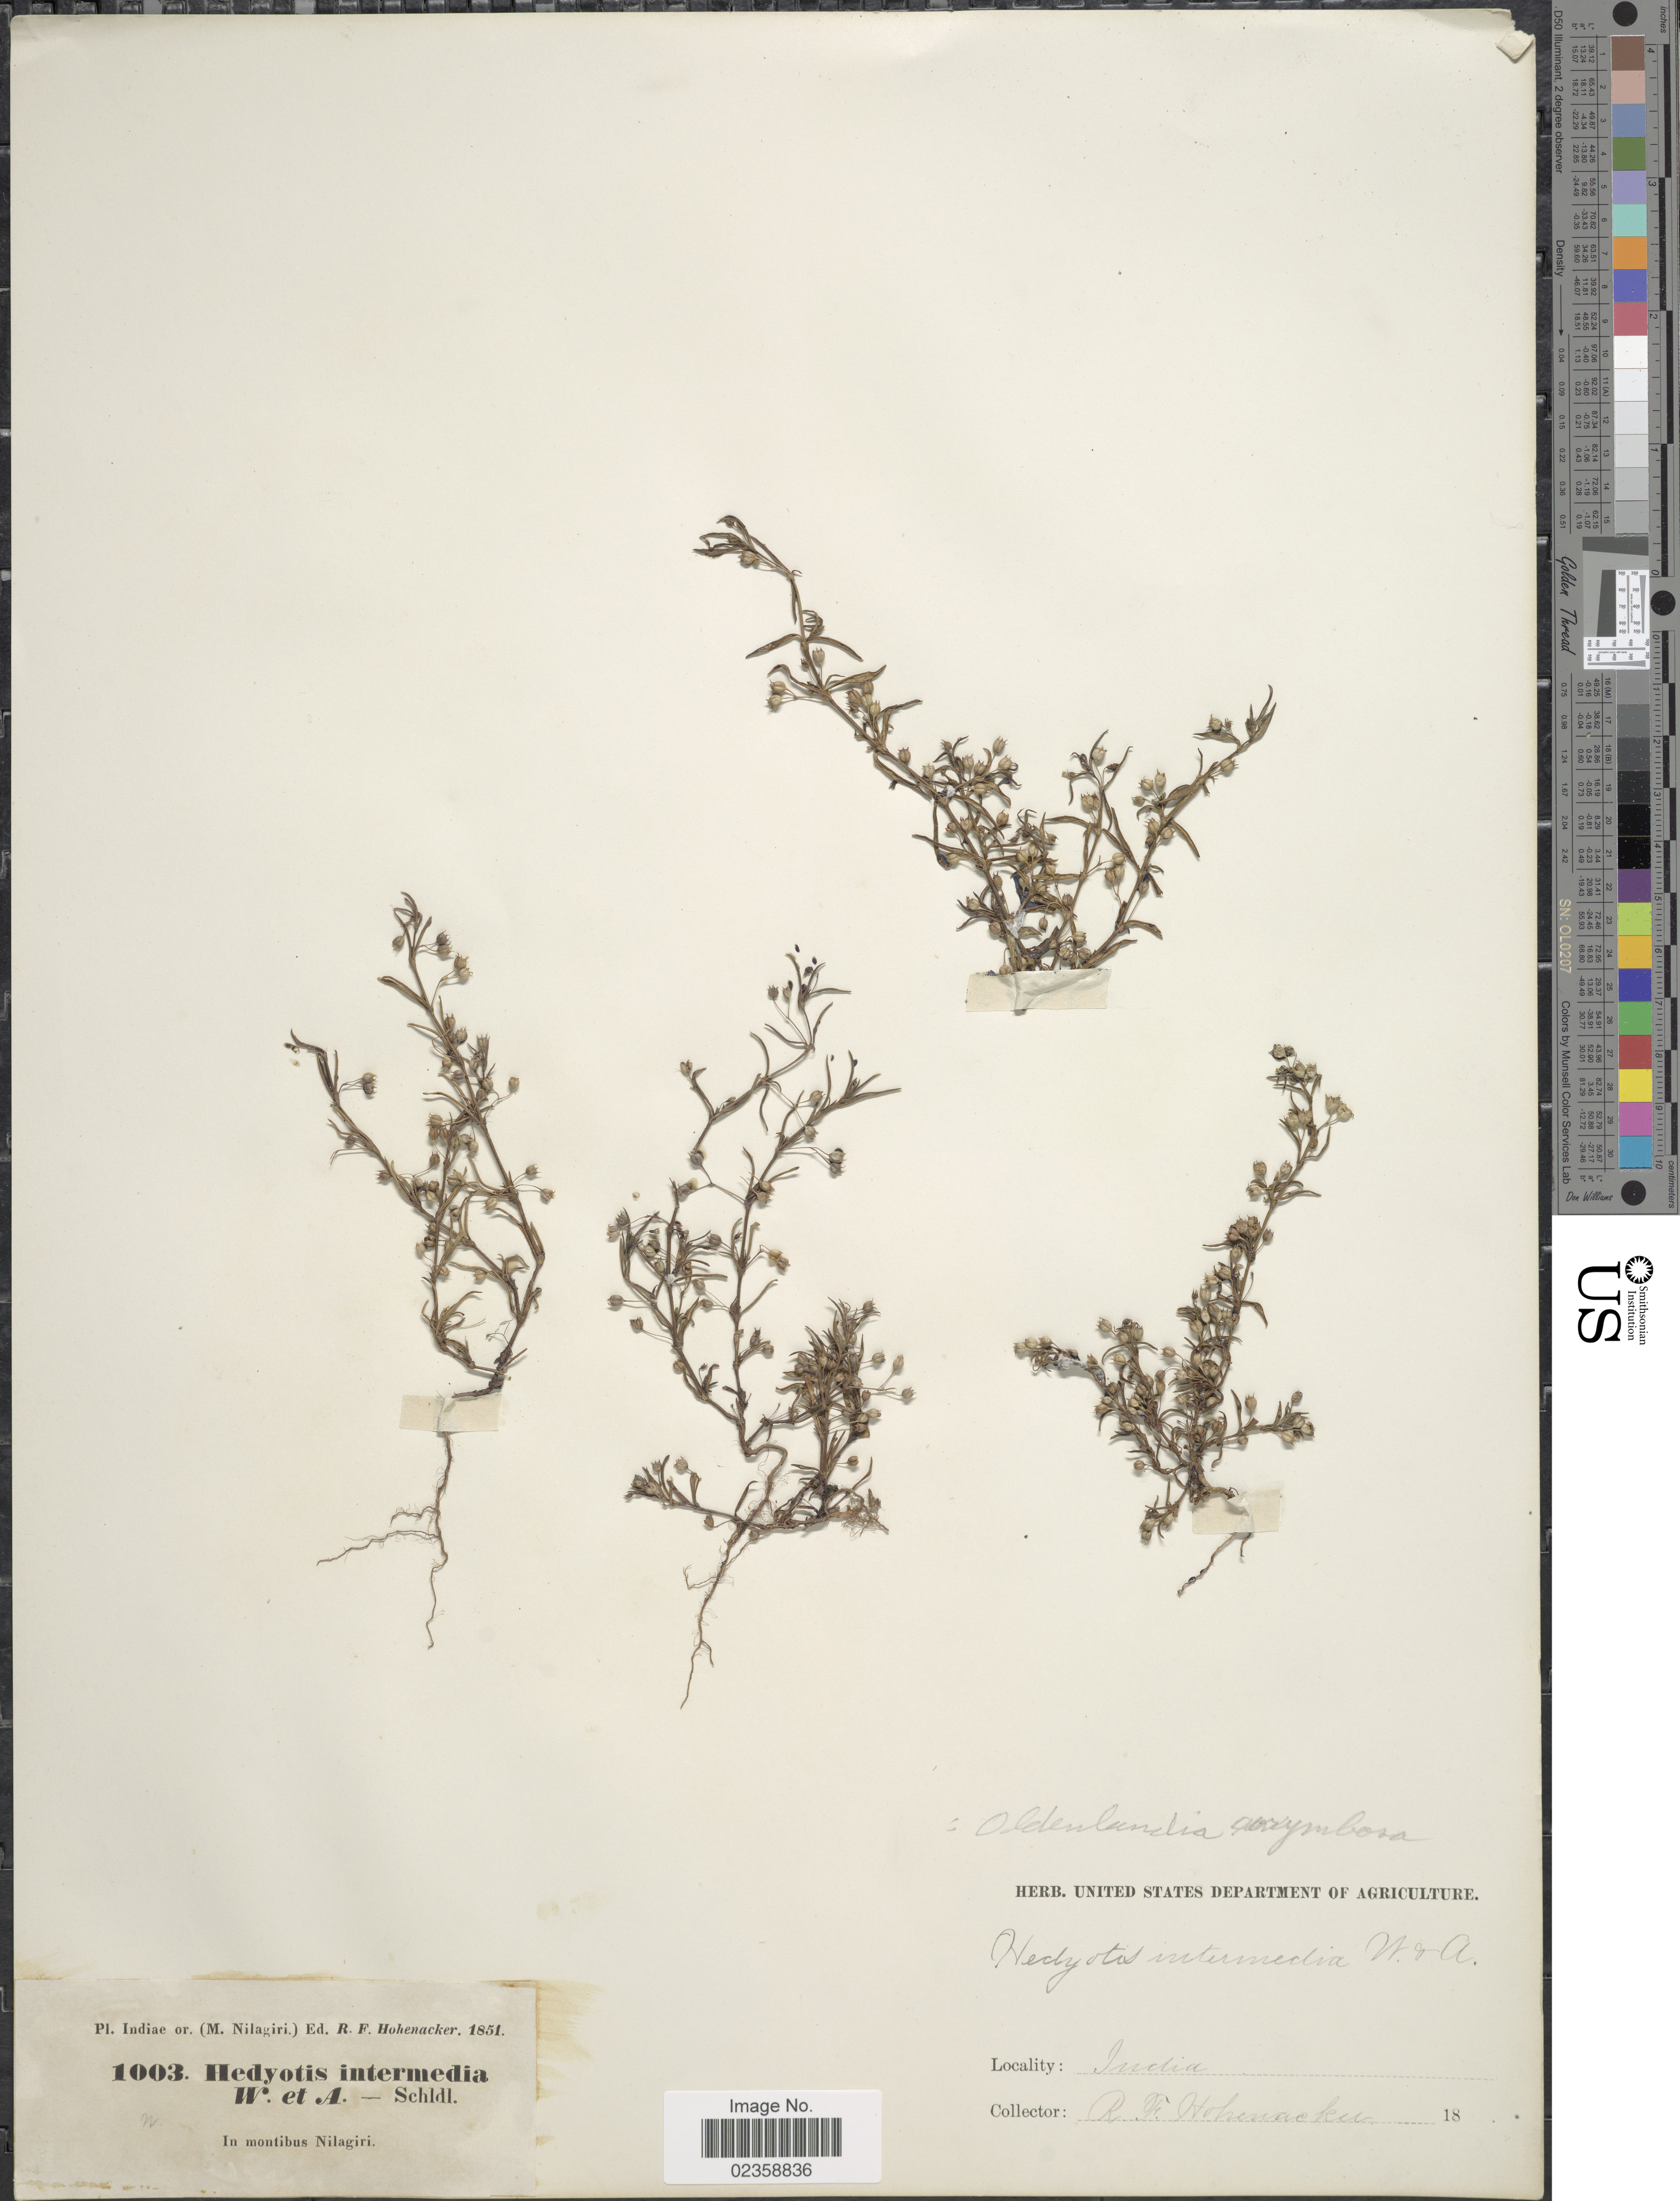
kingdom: Plantae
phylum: Tracheophyta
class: Magnoliopsida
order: Gentianales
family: Rubiaceae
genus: Oldenlandia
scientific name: Oldenlandia corymbosa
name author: L.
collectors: R. F. Hohenacker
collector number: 1003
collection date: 1851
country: India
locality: Indiae or. (M. Nilagiri). in montibus Nilagiri